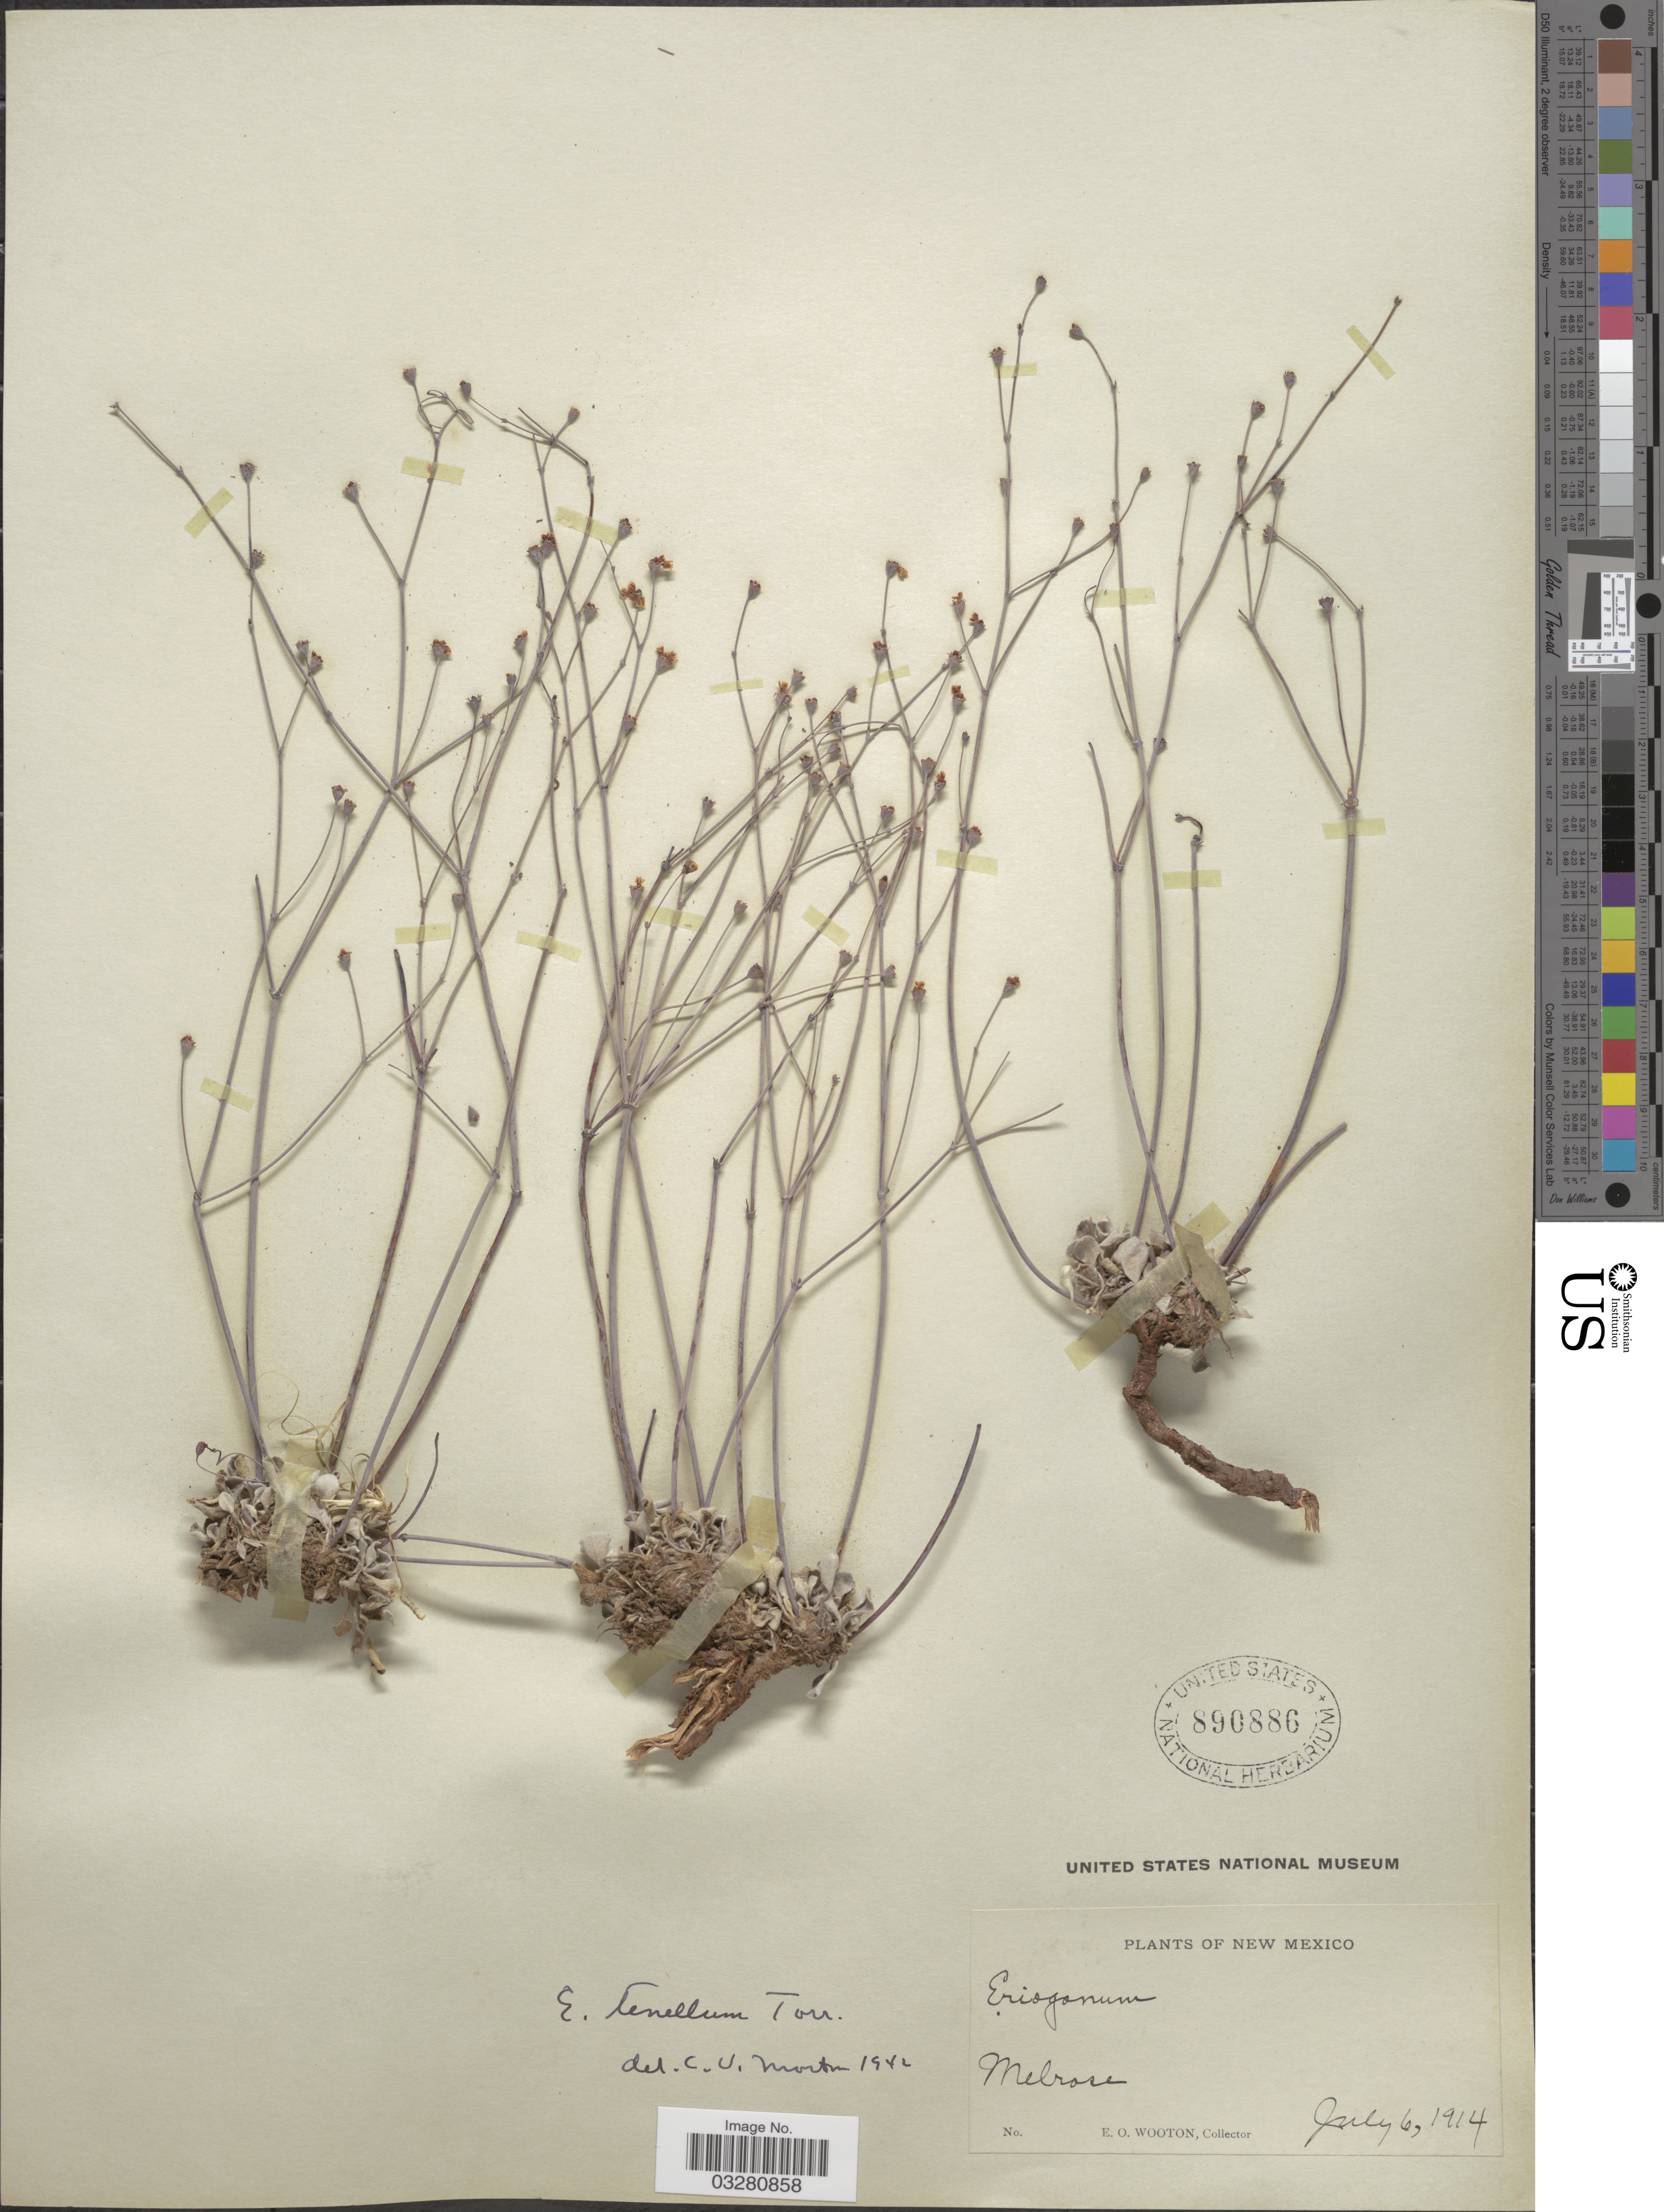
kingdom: Plantae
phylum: Tracheophyta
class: Magnoliopsida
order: Caryophyllales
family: Polygonaceae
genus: Eriogonum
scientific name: Eriogonum tenellum var. tenellum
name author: Torr.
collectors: E. O. Wooton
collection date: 1914-07-06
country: United States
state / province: New Mexico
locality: Melrose.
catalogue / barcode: US 890886